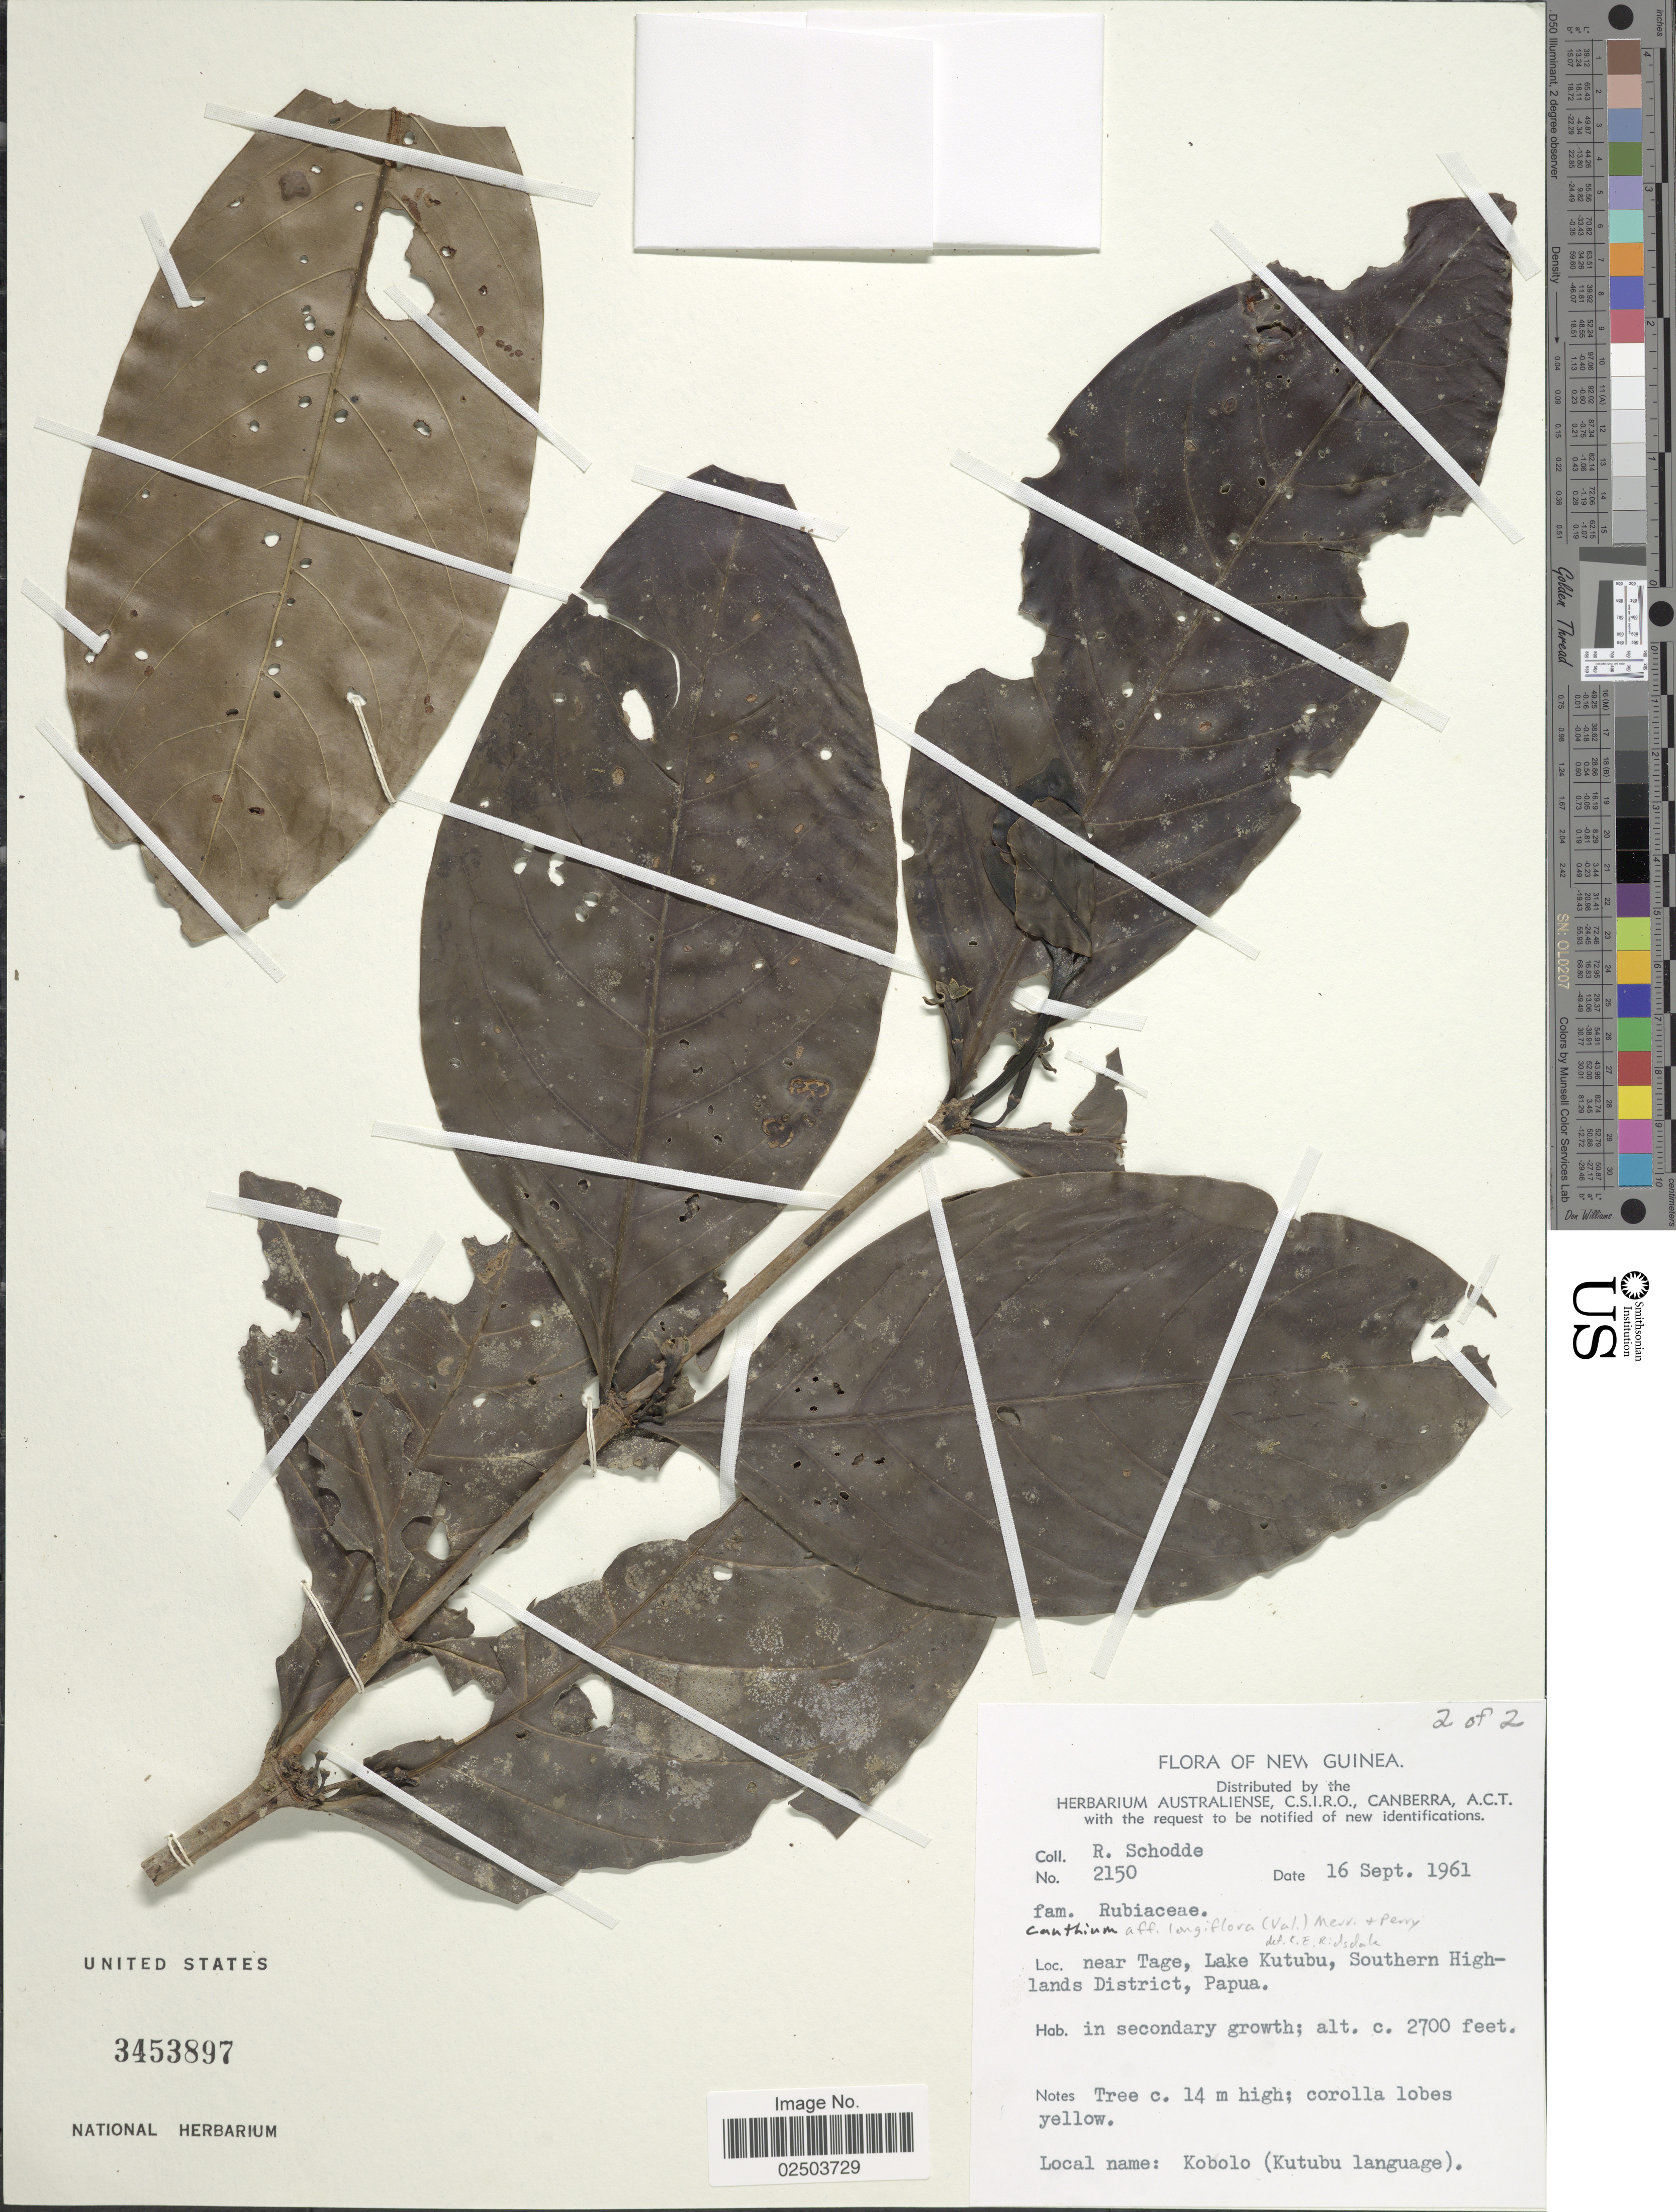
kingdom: Plantae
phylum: Tracheophyta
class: Magnoliopsida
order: Gentianales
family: Rubiaceae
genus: Cyclophyllum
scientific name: Cyclophyllum longiflorum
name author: (Valeton) A.P. Davis & Ruhsam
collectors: R. Schodde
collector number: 2150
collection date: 1961-09-16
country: Papua New Guinea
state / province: Southern Highlands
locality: New Guinea, near Tage, Lake Kutubu, Southern Highlands District, Papua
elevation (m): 823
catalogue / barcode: US 3453897